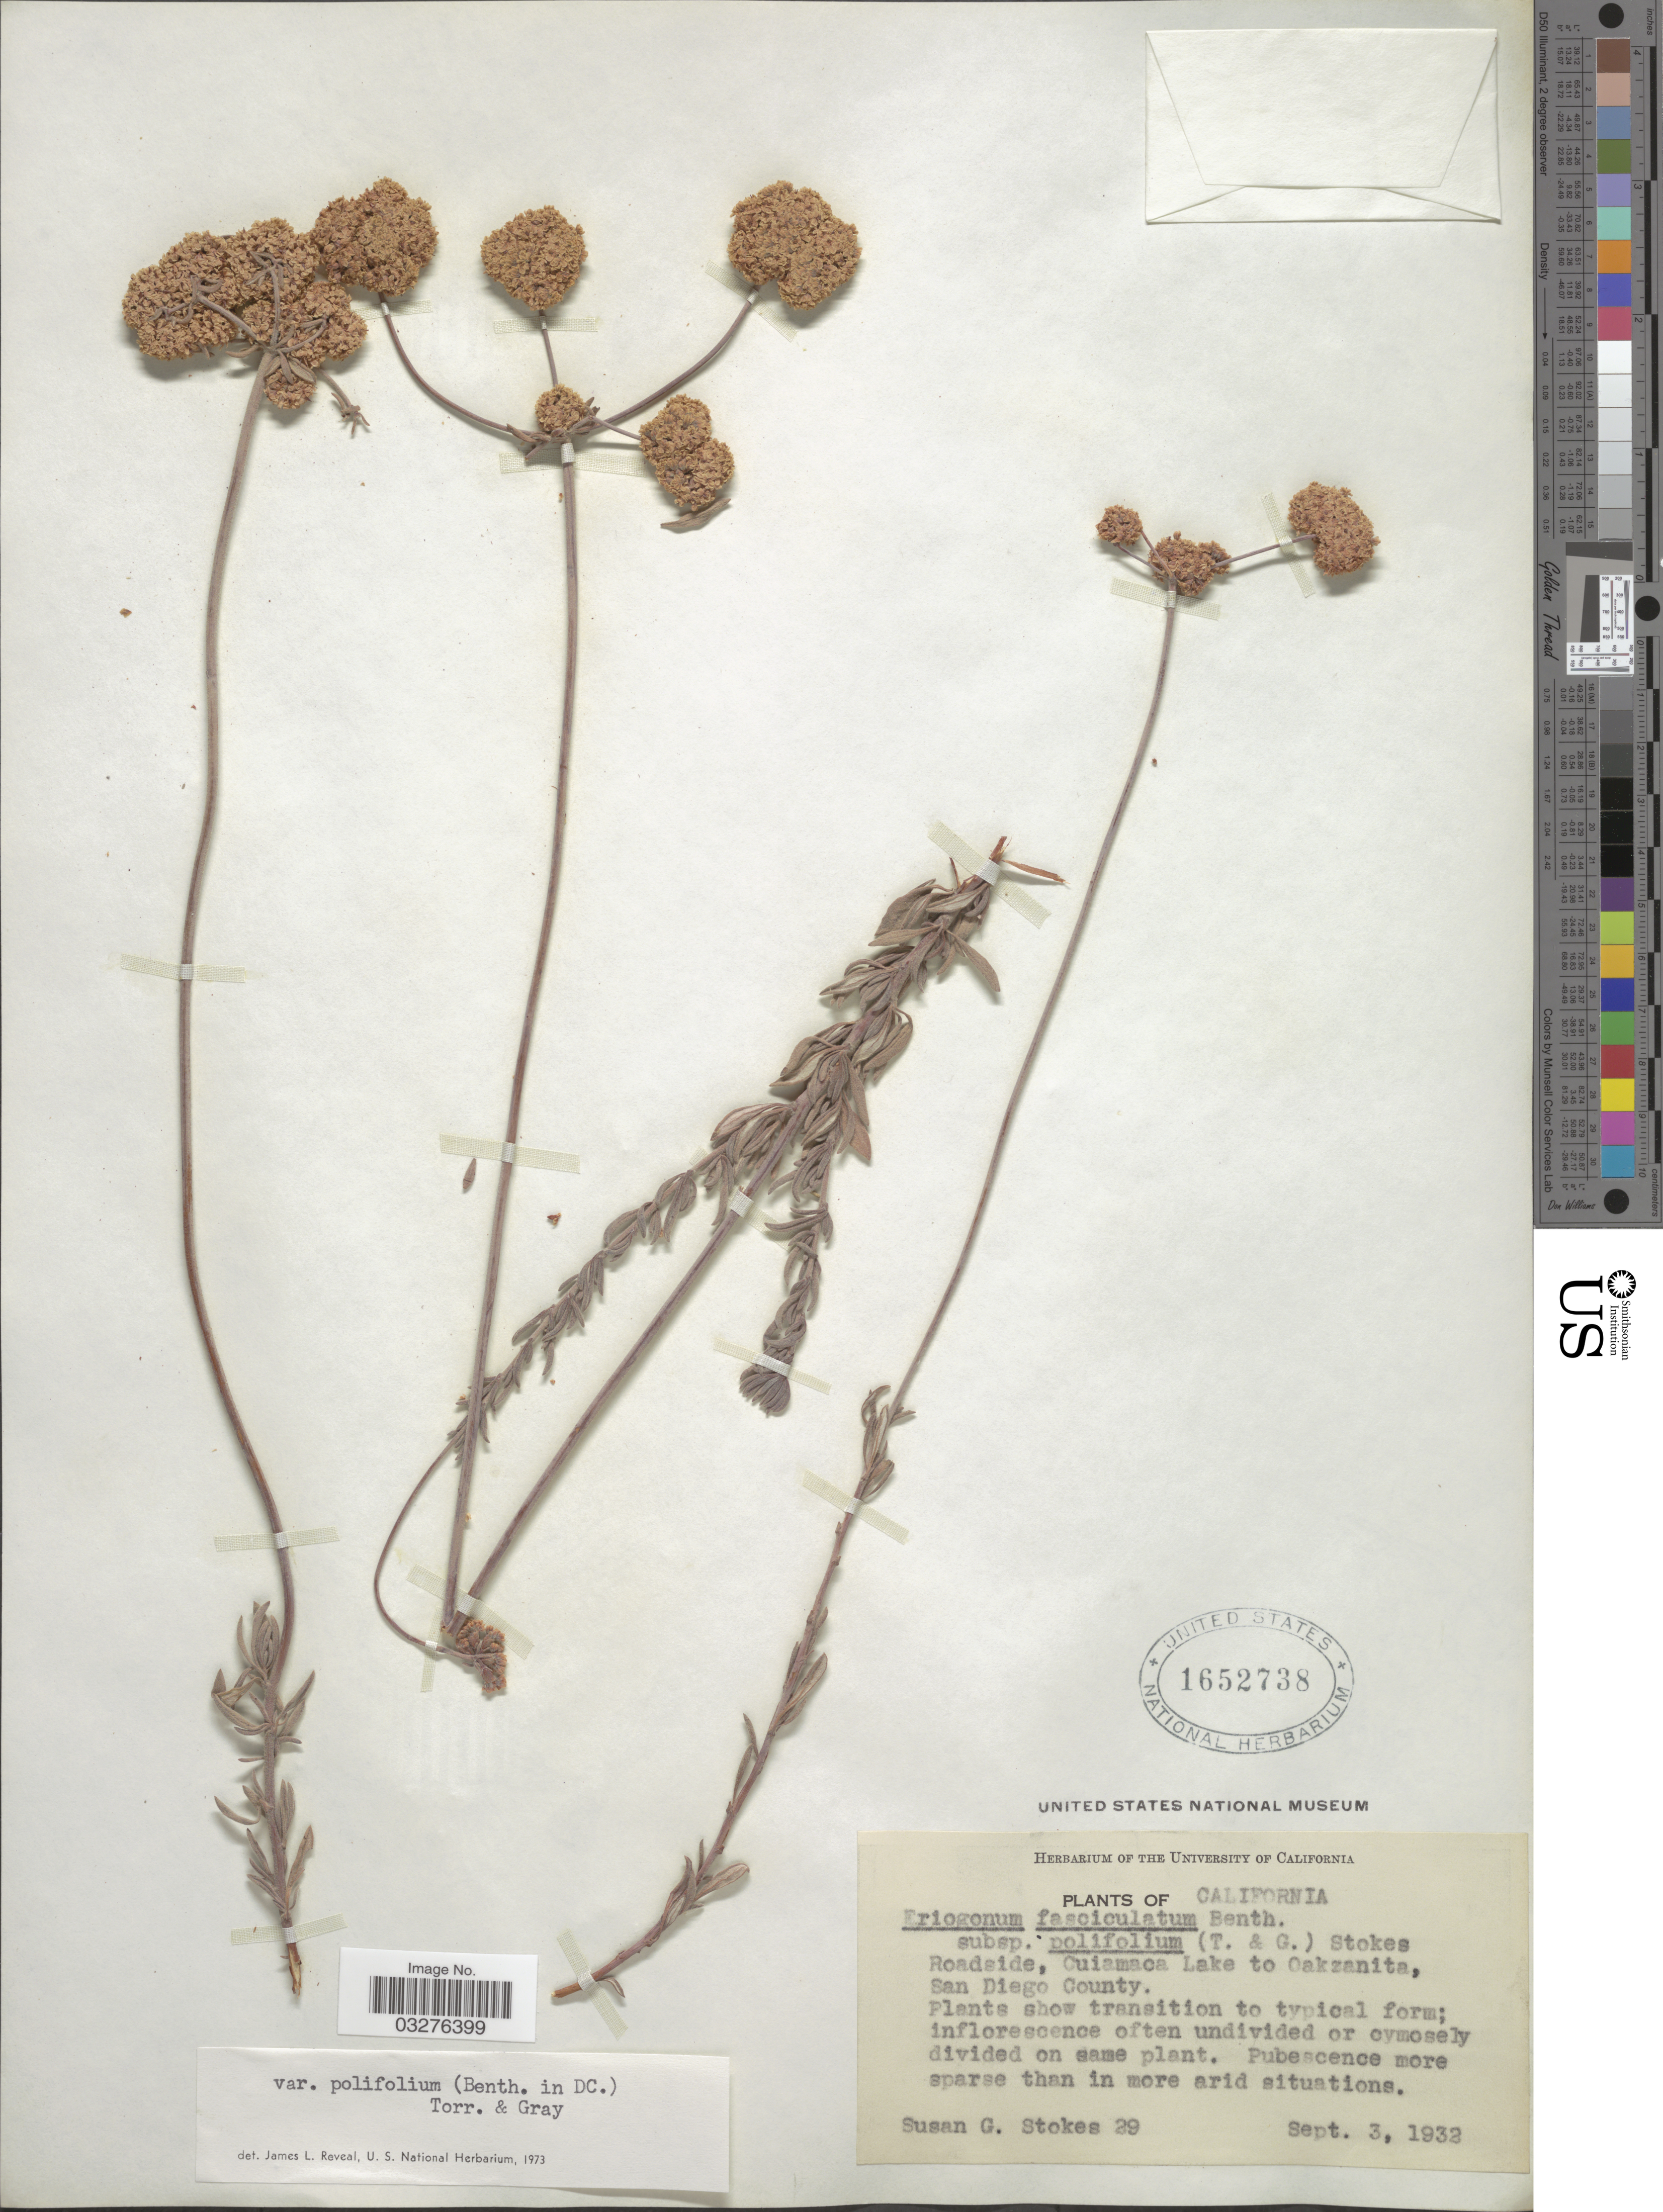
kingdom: Plantae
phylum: Tracheophyta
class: Magnoliopsida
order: Caryophyllales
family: Polygonaceae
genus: Eriogonum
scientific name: Eriogonum fasciculatum var. polifolium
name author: (Benth.) Torr. & A. Gray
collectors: S. G. Stokes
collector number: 29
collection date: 1932-09-03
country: United States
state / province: California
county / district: San Diego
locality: Roadside, Cuiamaca Lake to Oakzanita, San Diego County.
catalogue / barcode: US 1652738